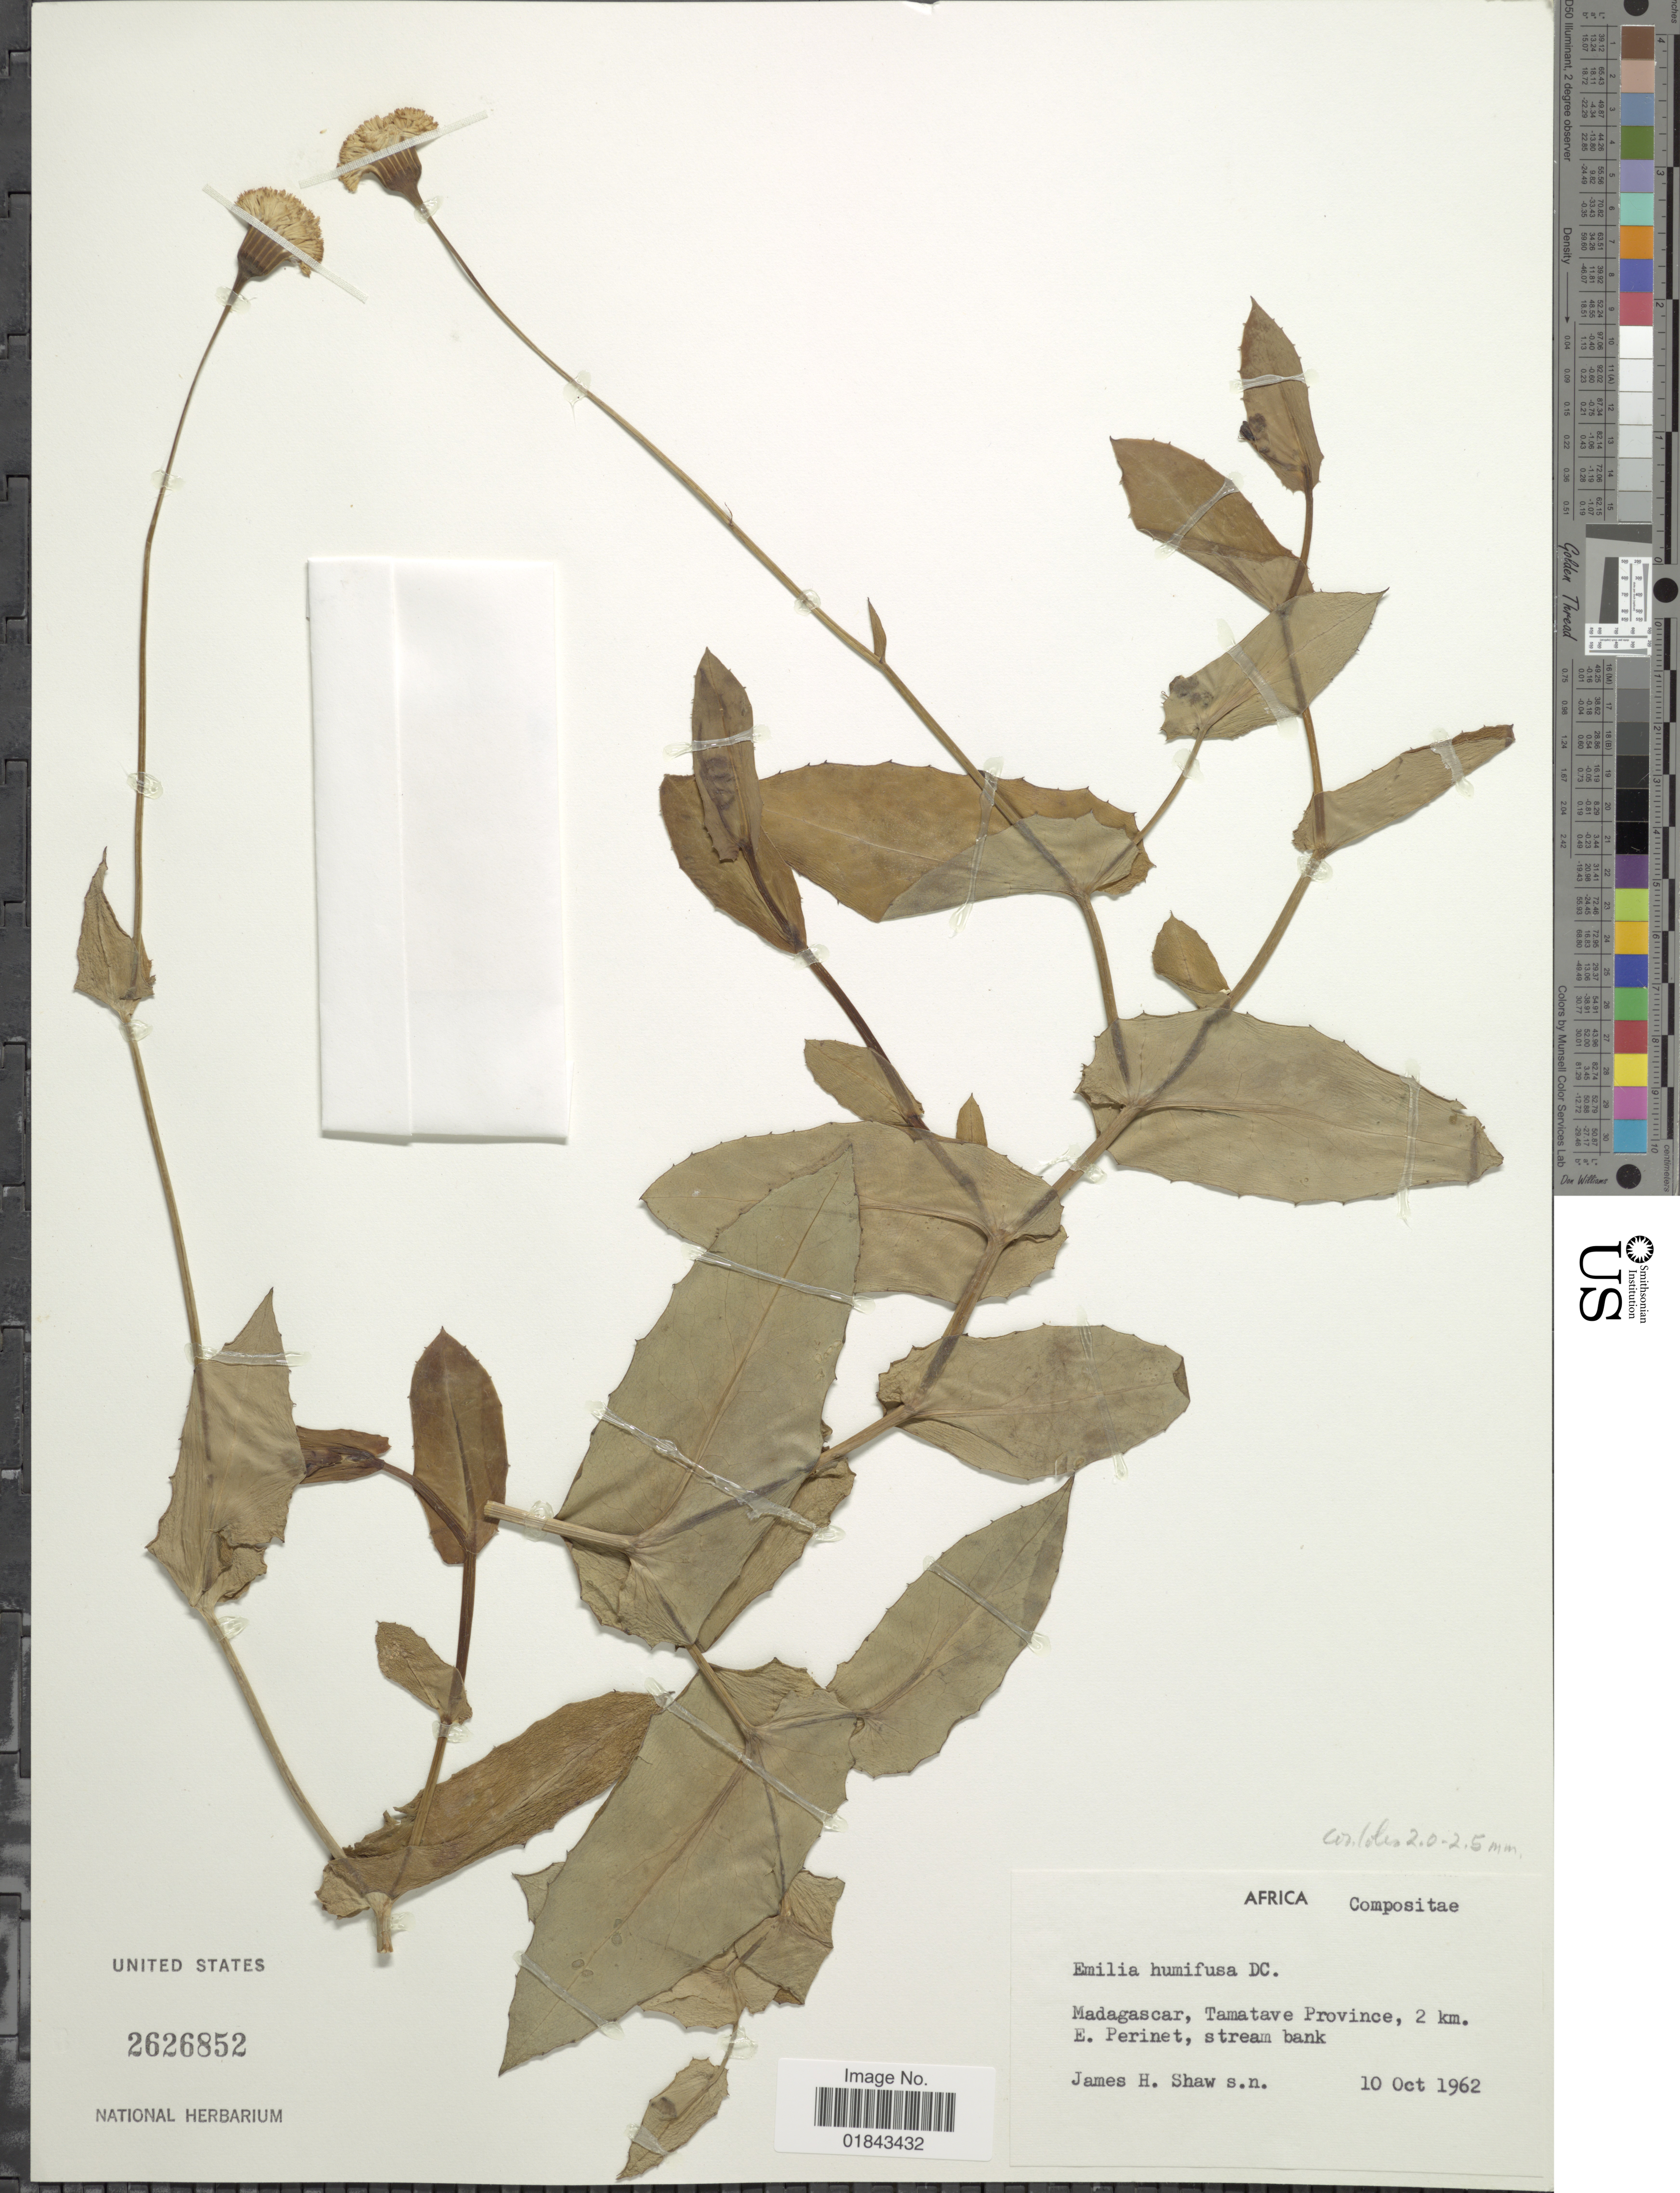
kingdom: Plantae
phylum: Tracheophyta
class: Magnoliopsida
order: Asterales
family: Asteraceae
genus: Emilia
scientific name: Emilia coccinea (Sims) Sweet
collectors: J. H. Shaw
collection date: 1962-10-10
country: Madagascar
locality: Tamatave Province, 2 km. E. Perinet, stream bank.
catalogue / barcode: US 2626852